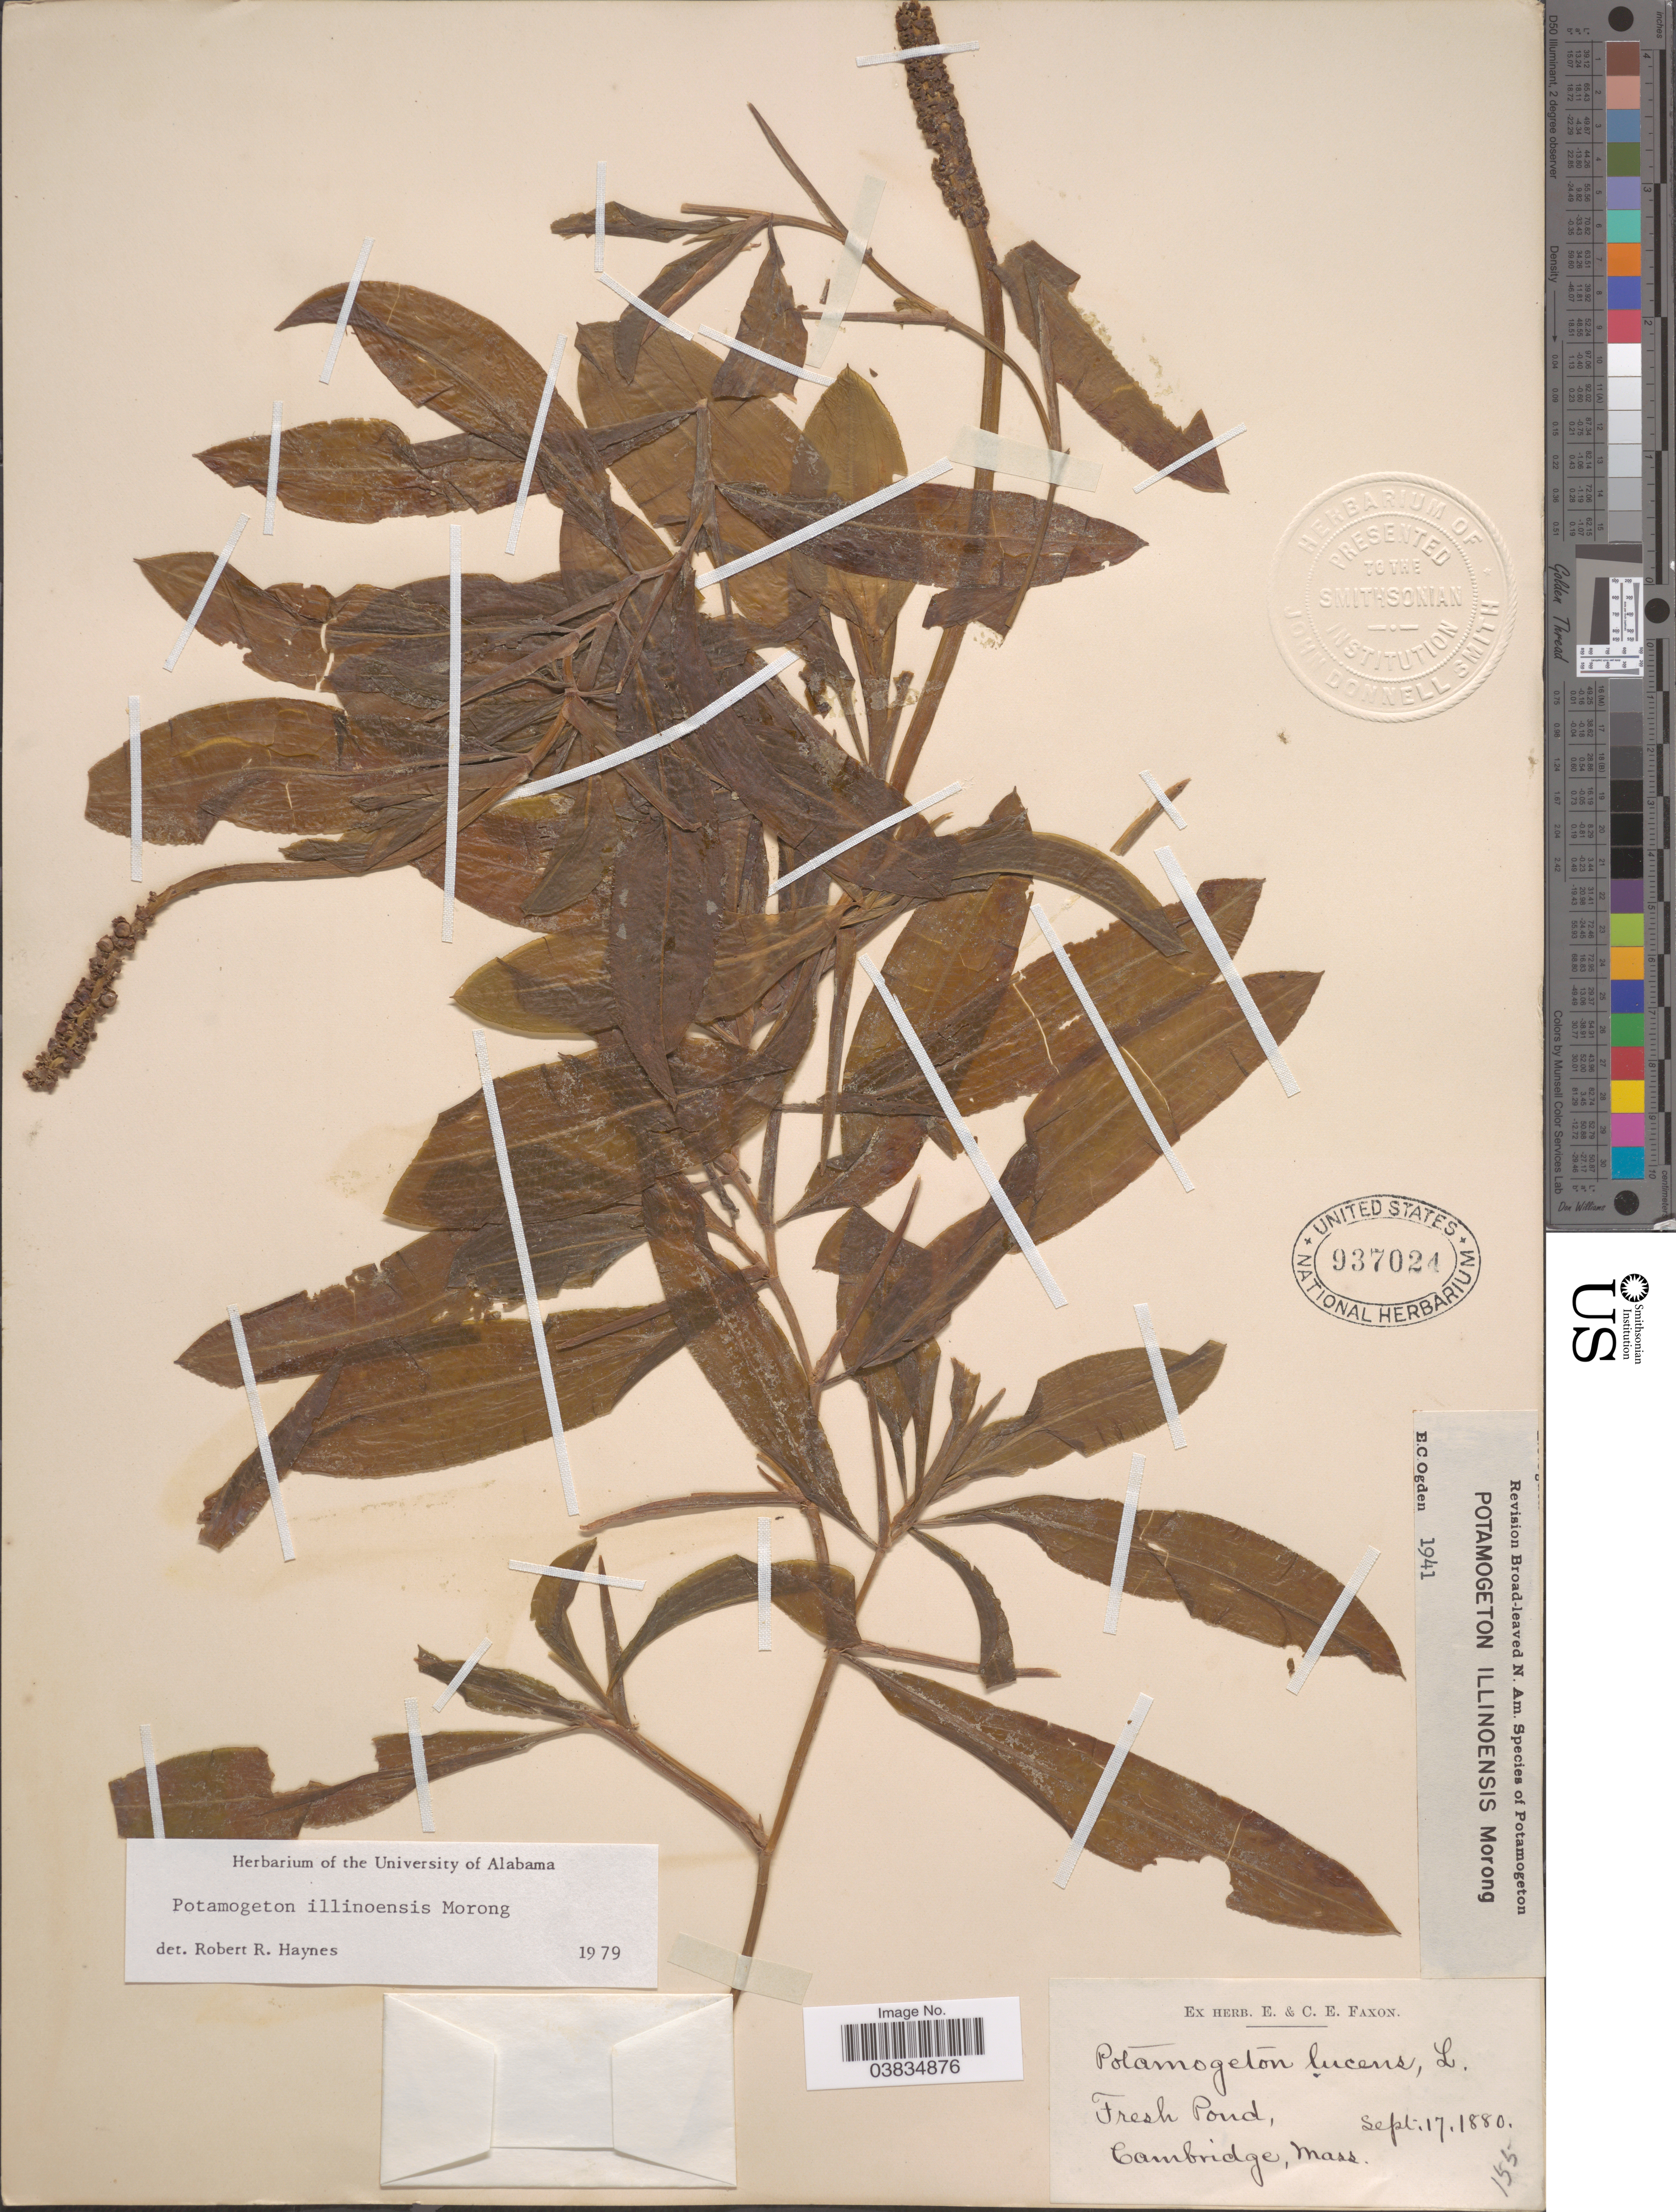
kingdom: Plantae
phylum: Tracheophyta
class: Liliopsida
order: Alismatales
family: Potamogetonaceae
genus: Potamogeton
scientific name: Potamogeton illinoensis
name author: Morong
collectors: ex herb. E. & C.E. Faxon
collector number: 155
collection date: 1880-09-17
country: United States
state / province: Massachusetts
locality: Fresh Pond, Cambridge.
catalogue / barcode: US 937024